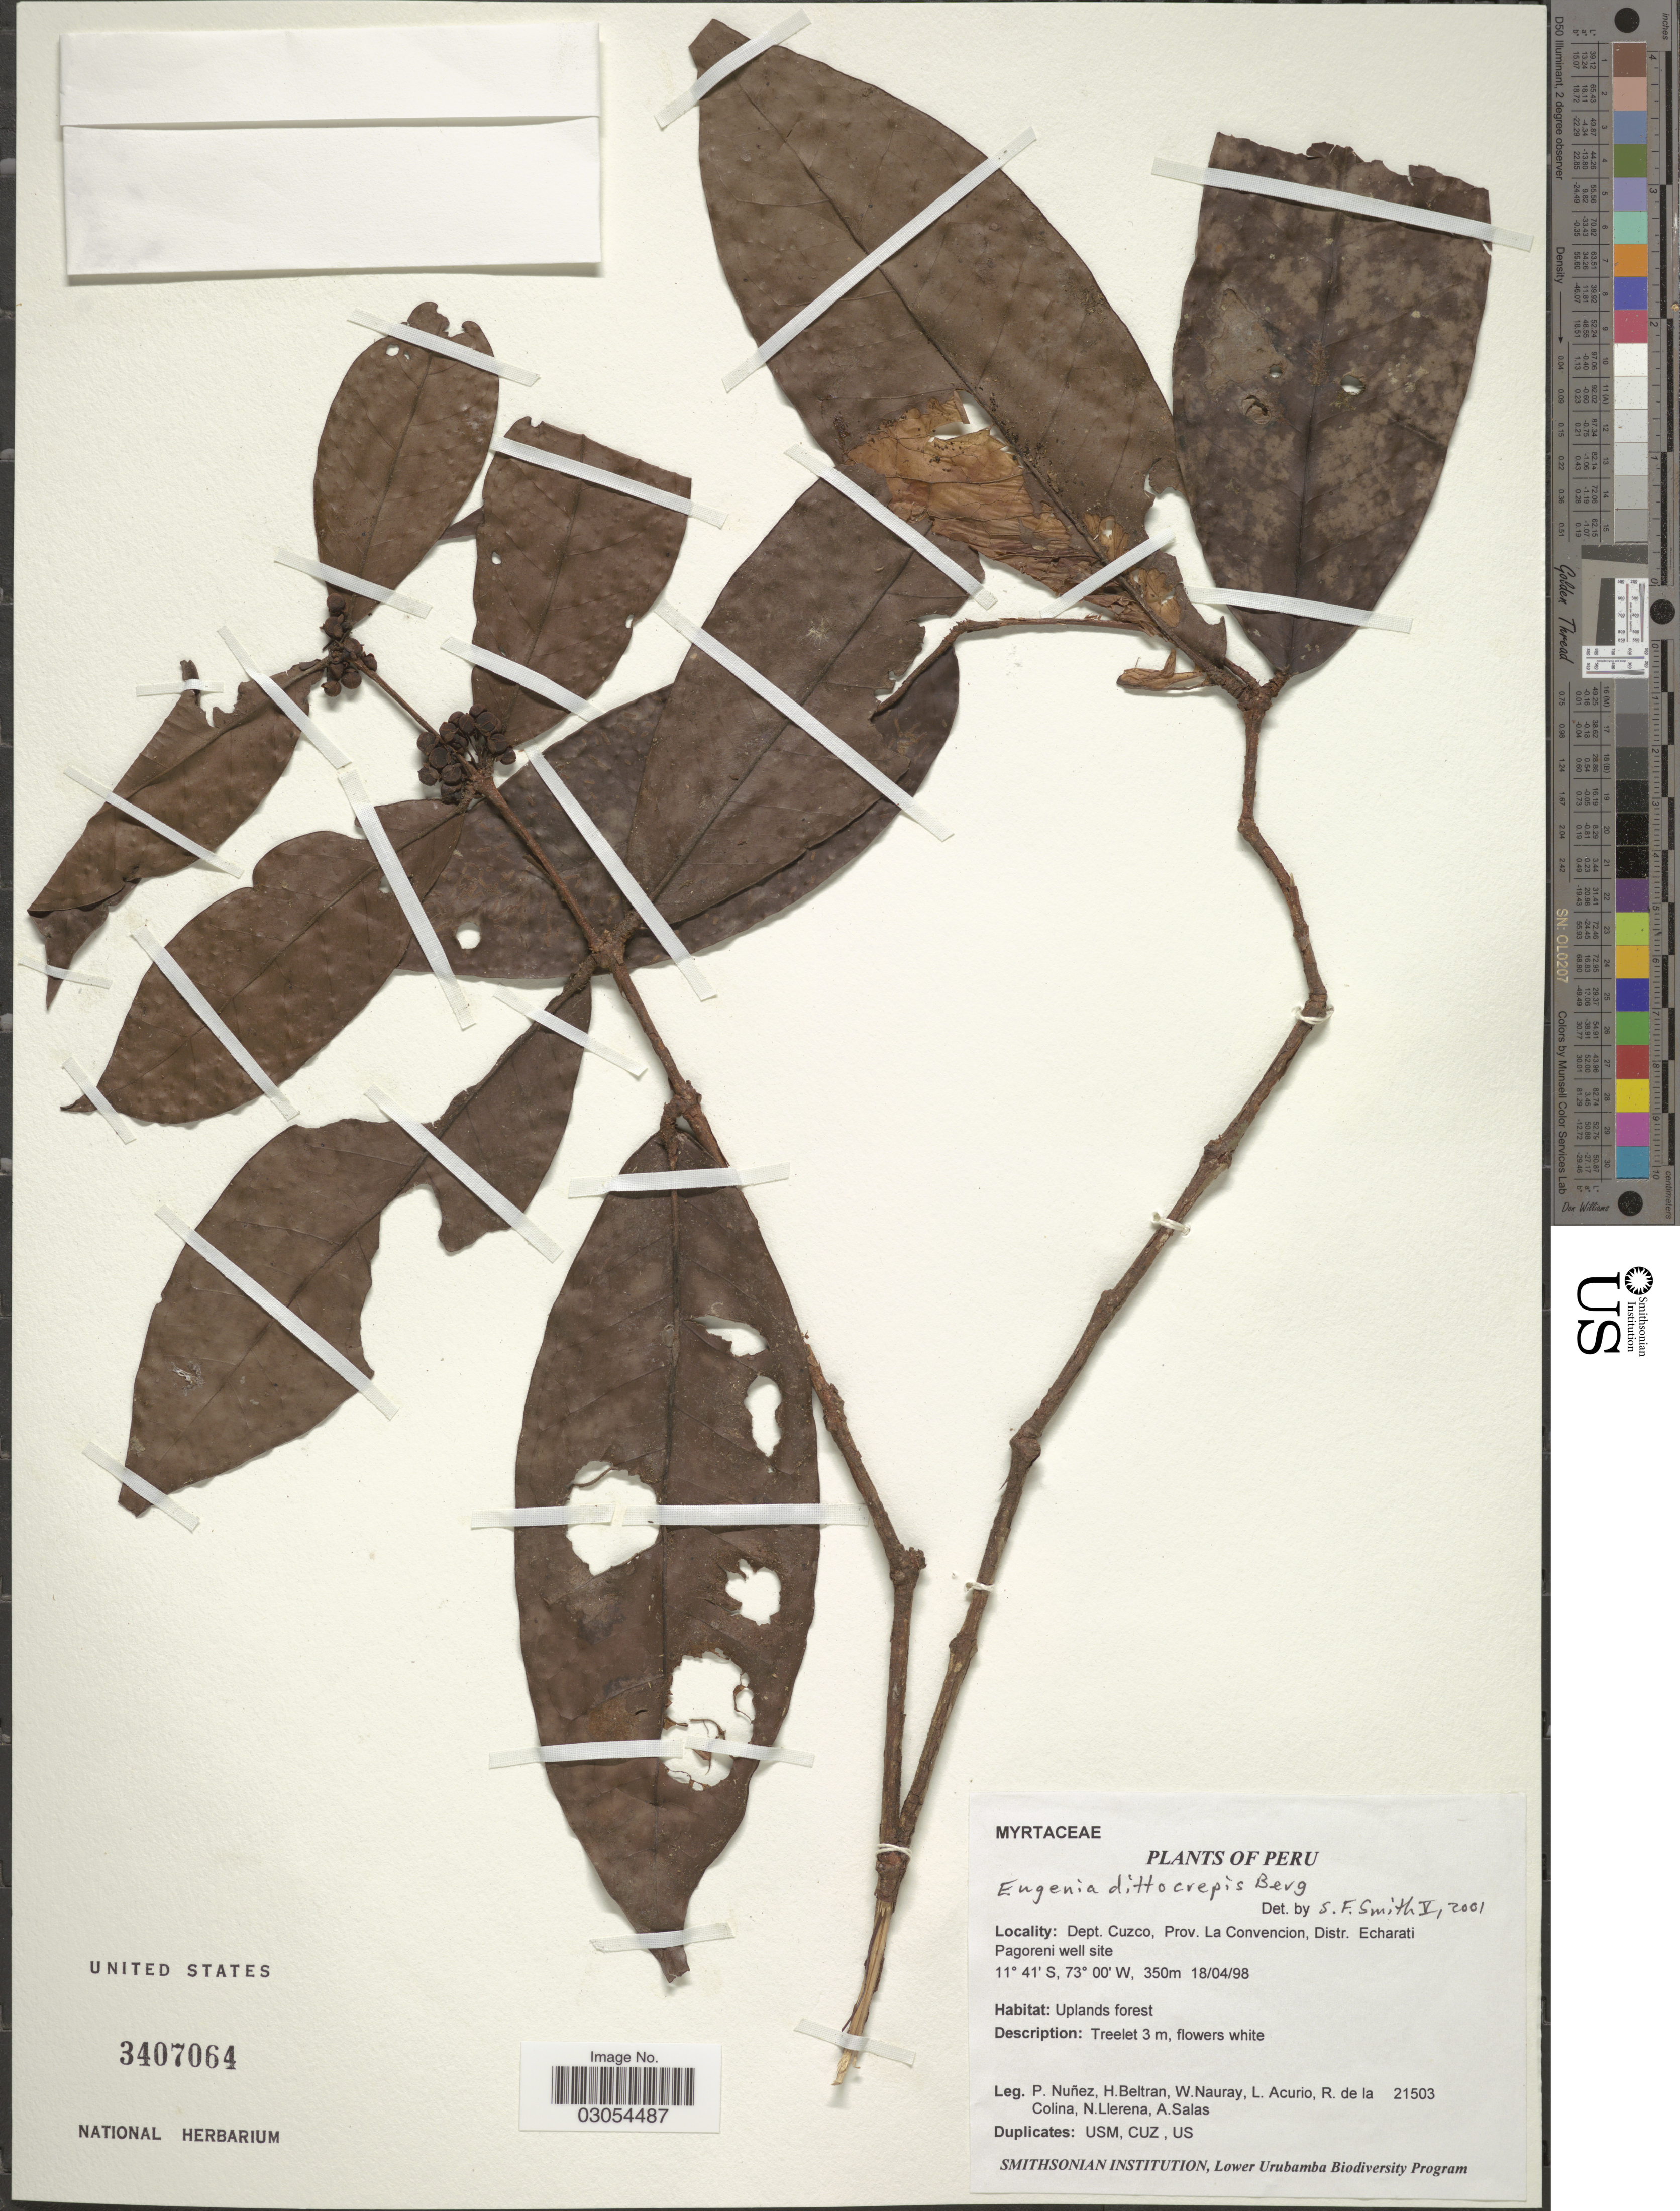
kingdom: Plantae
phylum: Tracheophyta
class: Magnoliopsida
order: Myrtales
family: Myrtaceae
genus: Eugenia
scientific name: Eugenia dittocrepis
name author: O. Berg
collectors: P. Nuñez V., H. Beltran, W. Nauray, L. Acurio & et al.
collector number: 21503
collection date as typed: Transcribed d/m/y: 18/4/98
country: Peru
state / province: Cusco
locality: Dept. Cuzco, Prov. La Convencion, Distr. Echarati Pagoreni well site.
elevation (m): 350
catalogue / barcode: US 3407064